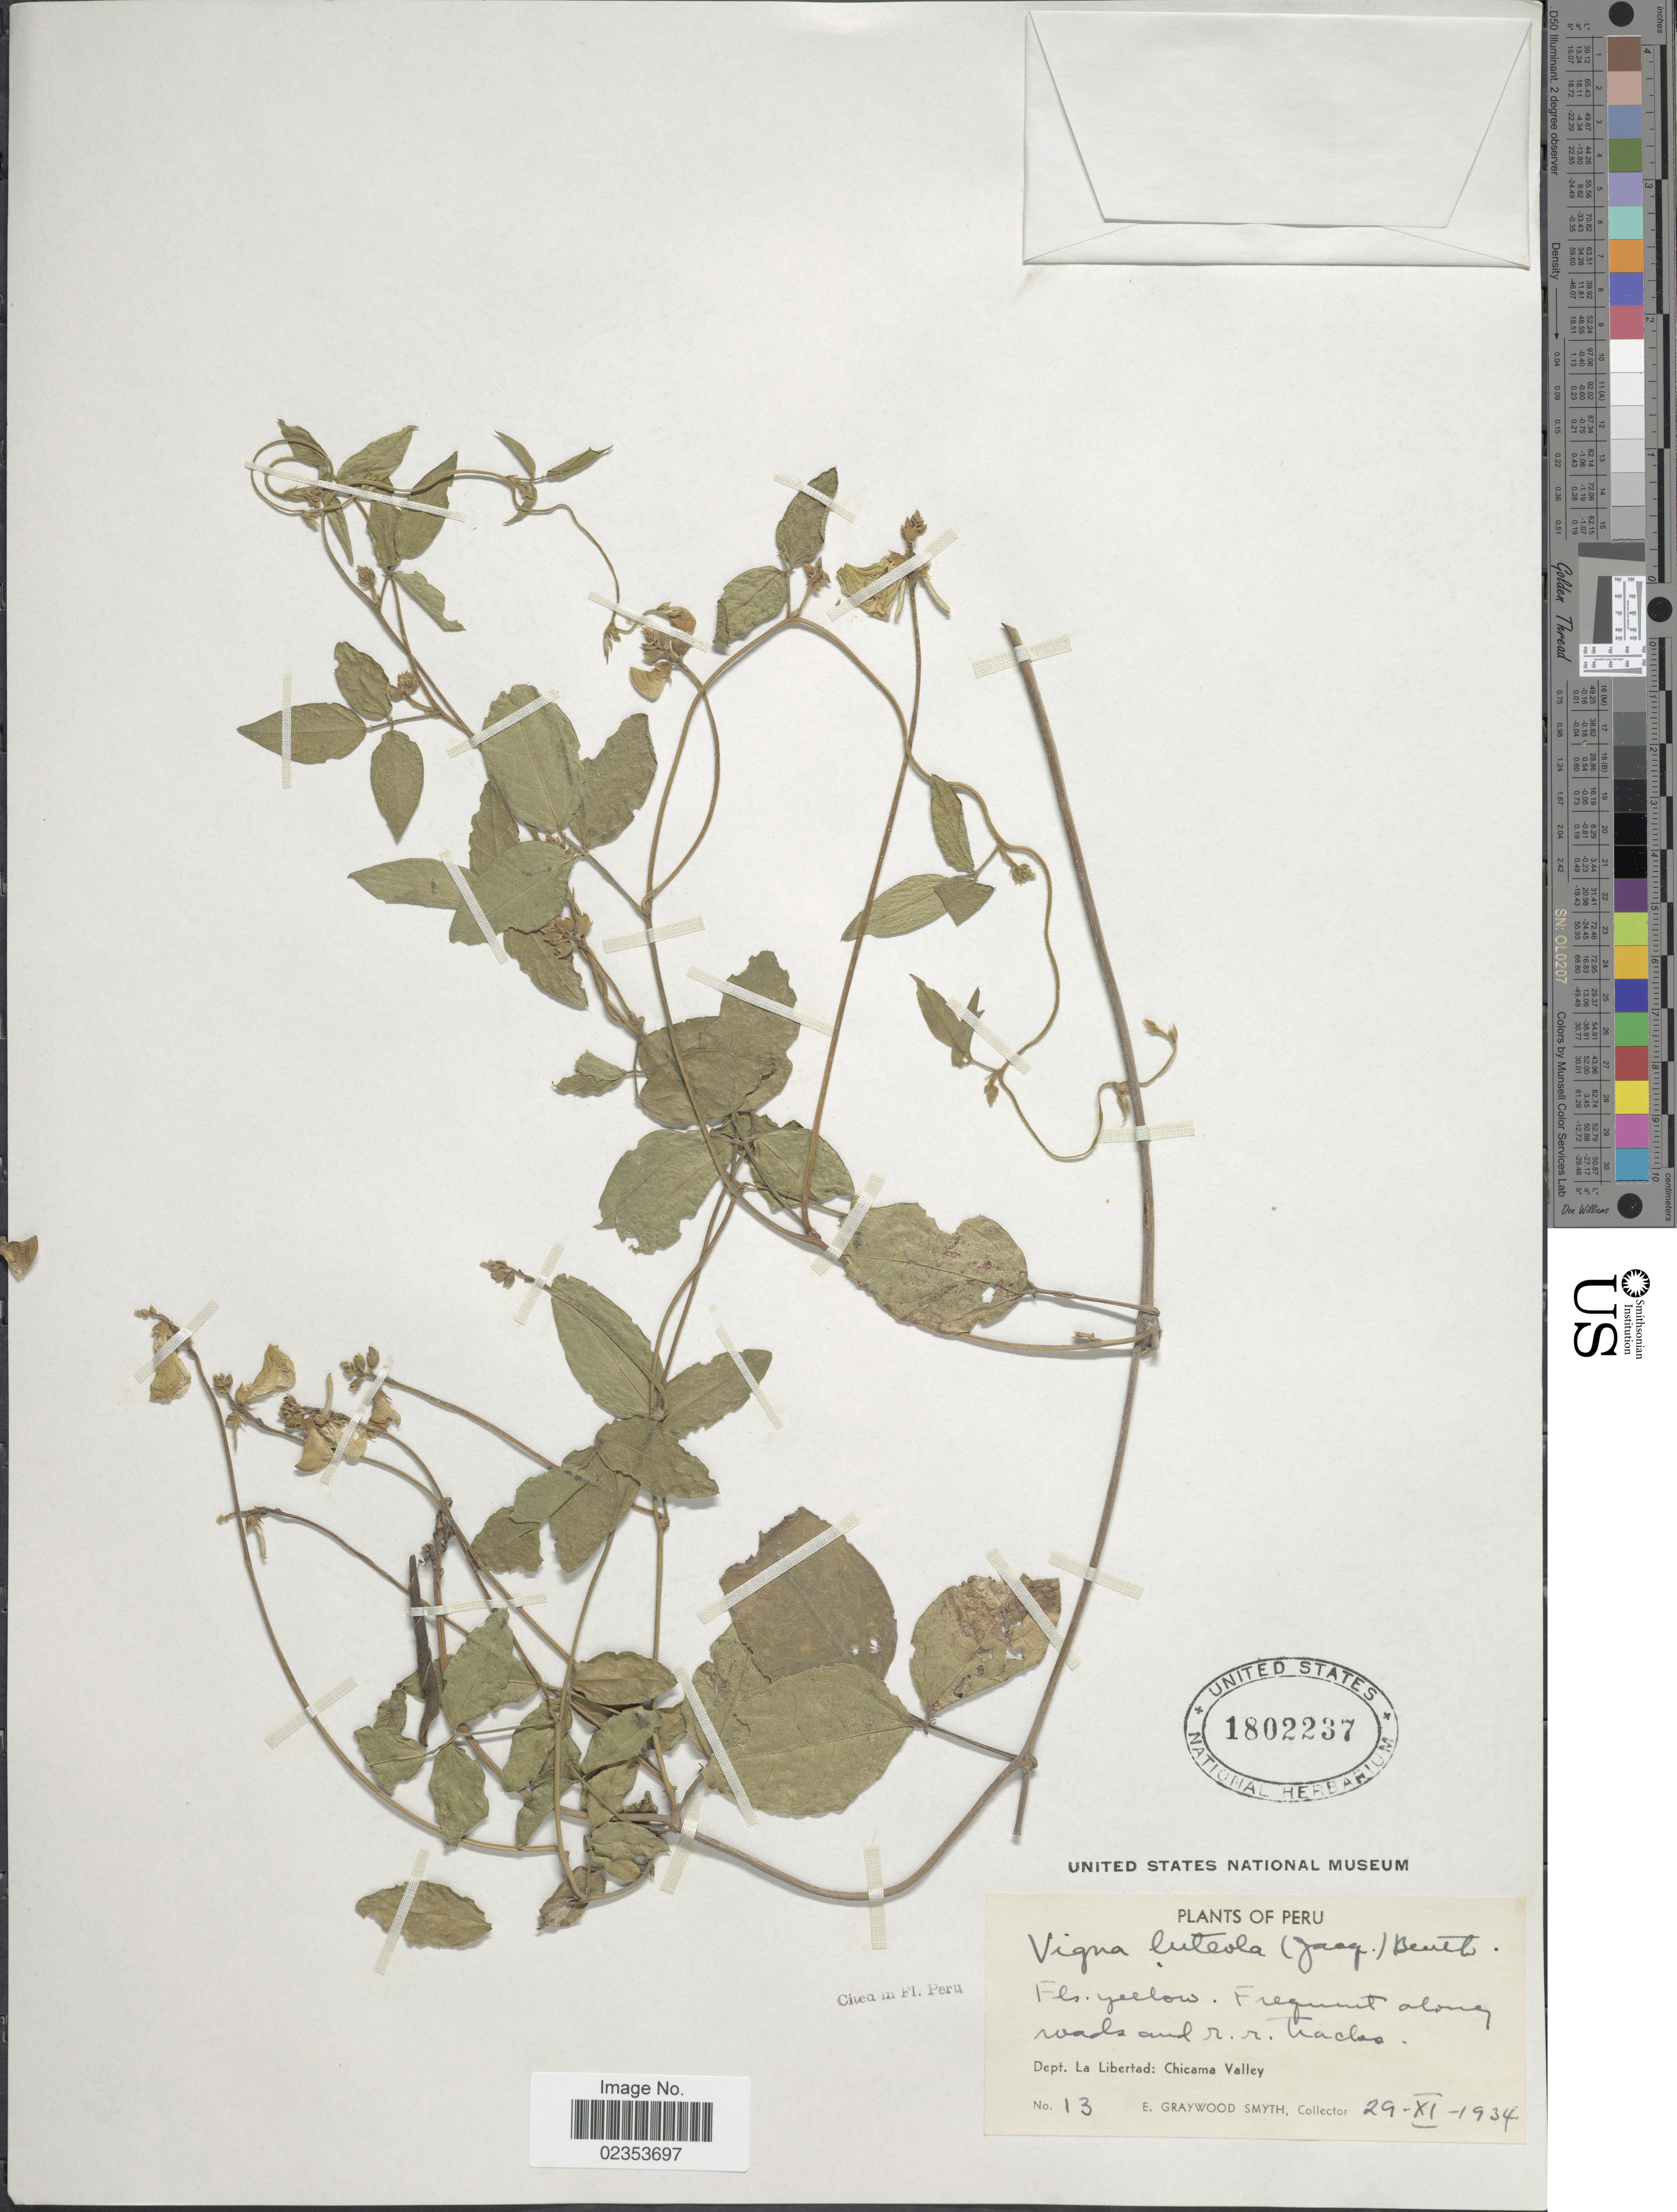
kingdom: Plantae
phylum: Tracheophyta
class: Magnoliopsida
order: Fabales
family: Fabaceae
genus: Vigna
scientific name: Vigna repens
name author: (L.) Kuntze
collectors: E. G. Smyth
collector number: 13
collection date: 1934-11-29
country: Peru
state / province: La Libertad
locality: Dept. La Libertad: Chicama Valley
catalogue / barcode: US 1802237